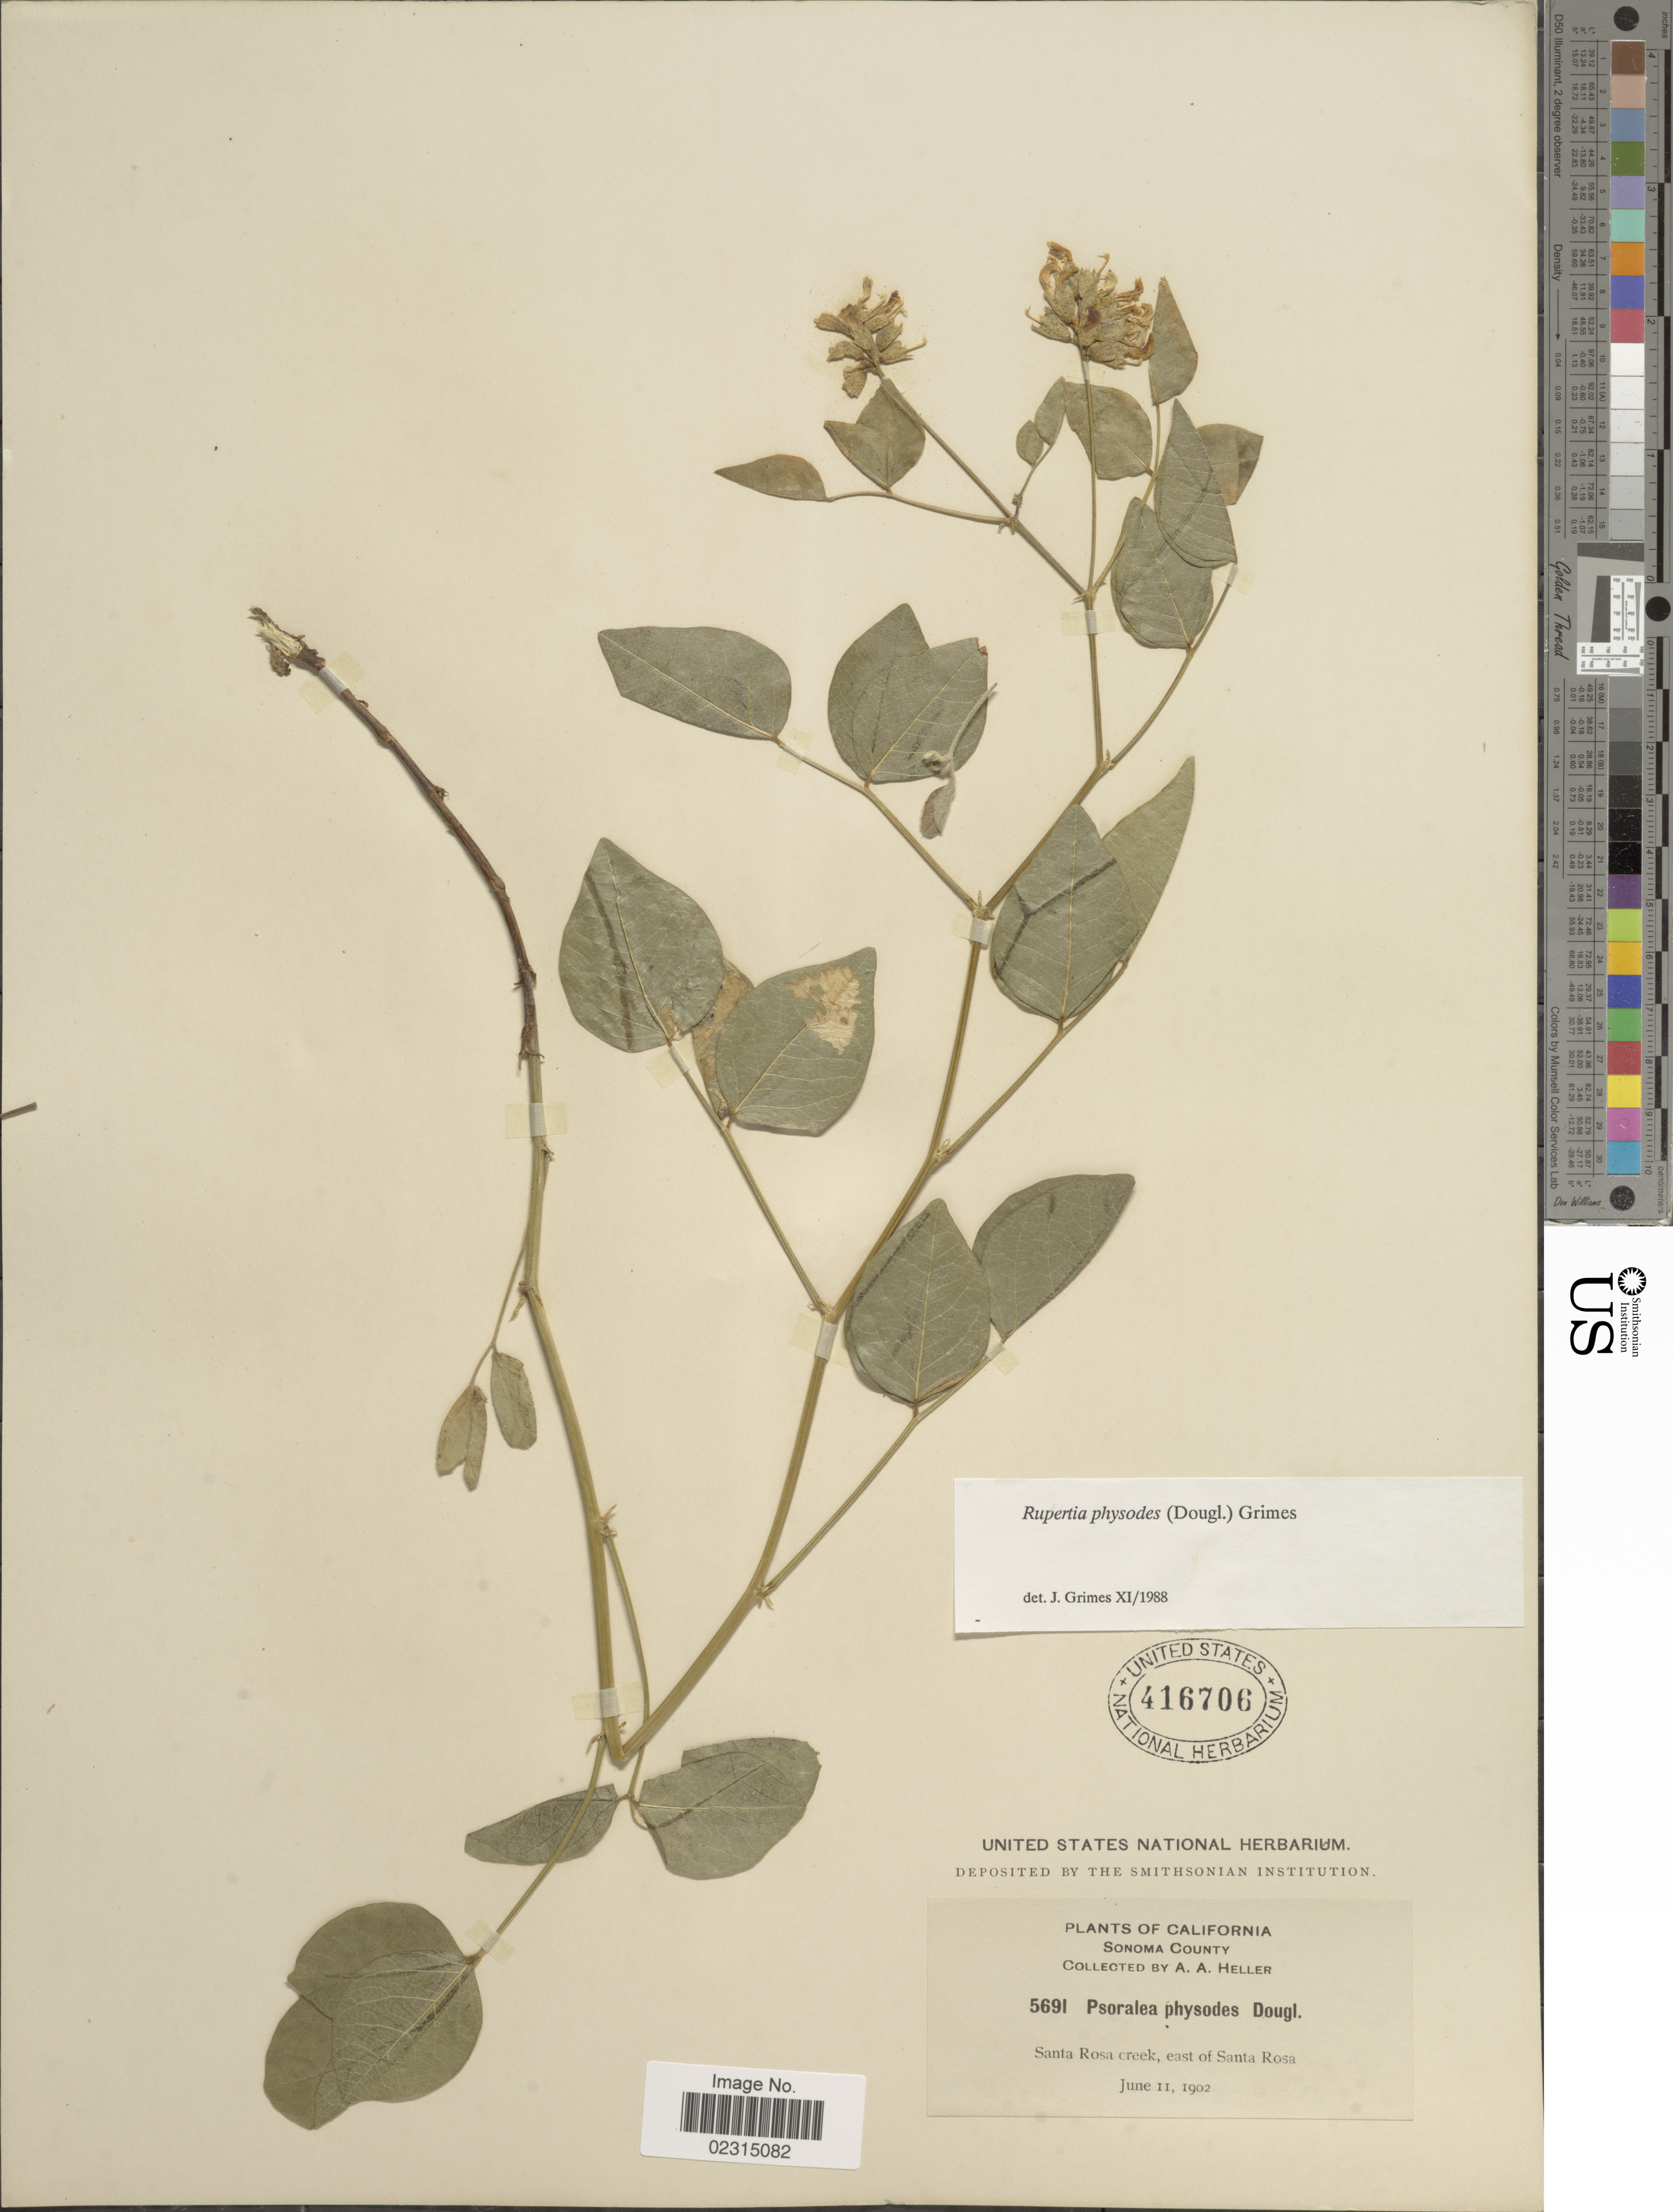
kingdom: Plantae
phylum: Tracheophyta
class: Magnoliopsida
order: Fabales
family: Fabaceae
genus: Rupertia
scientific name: Rupertia physodes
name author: (Douglas) J.W. Grimes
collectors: A. A. Heller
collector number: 5691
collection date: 1902-06-11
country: United States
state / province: California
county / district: Sonoma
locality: Sonoma County, Santa Rosa creek, east of Santa Rosa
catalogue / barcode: US 416706